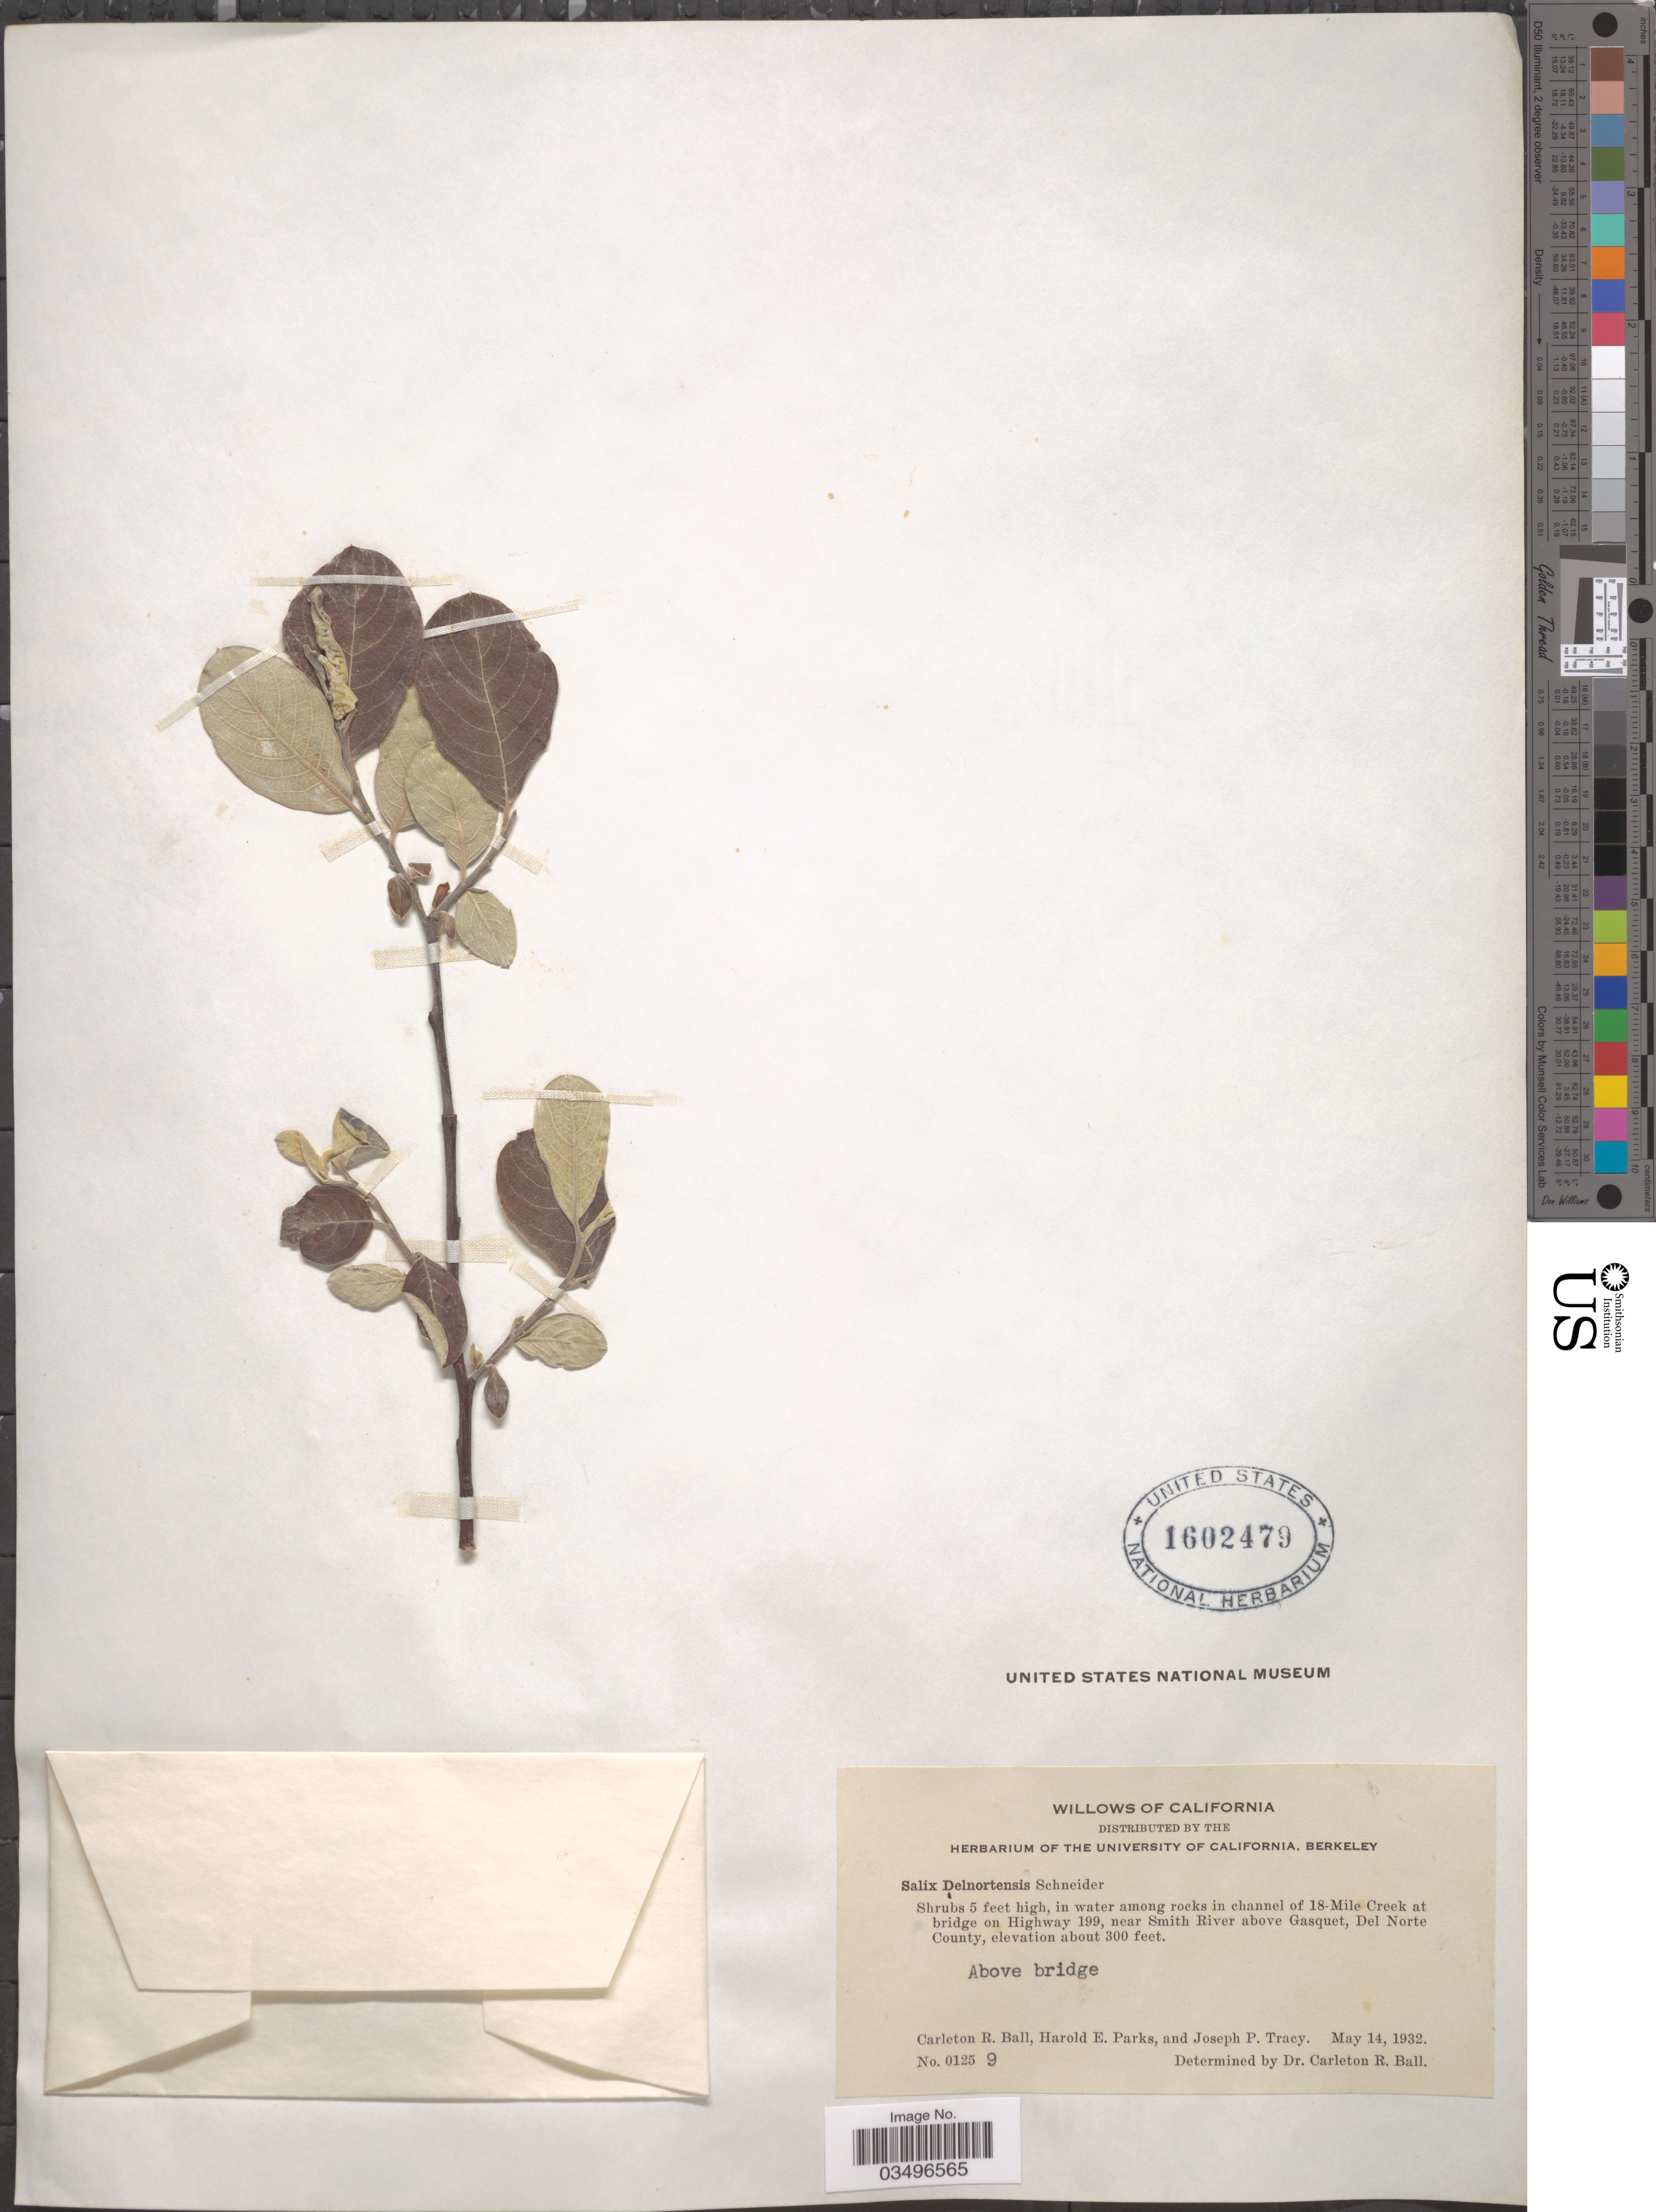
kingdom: Plantae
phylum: Tracheophyta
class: Magnoliopsida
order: Malpighiales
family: Salicaceae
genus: Salix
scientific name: Salix delnortensis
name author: C.K. Schneid.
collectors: C. R. Ball, H. E. Parks & J. Tracy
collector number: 01259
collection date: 1932-05-14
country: United States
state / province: California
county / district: Del Norte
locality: In water among rocks in channel of 18-Mile Creek at bridge on Highway 199, near Smith River above Gasquet, Del Norte County. Above ridge.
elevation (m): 91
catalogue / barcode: US 1602479